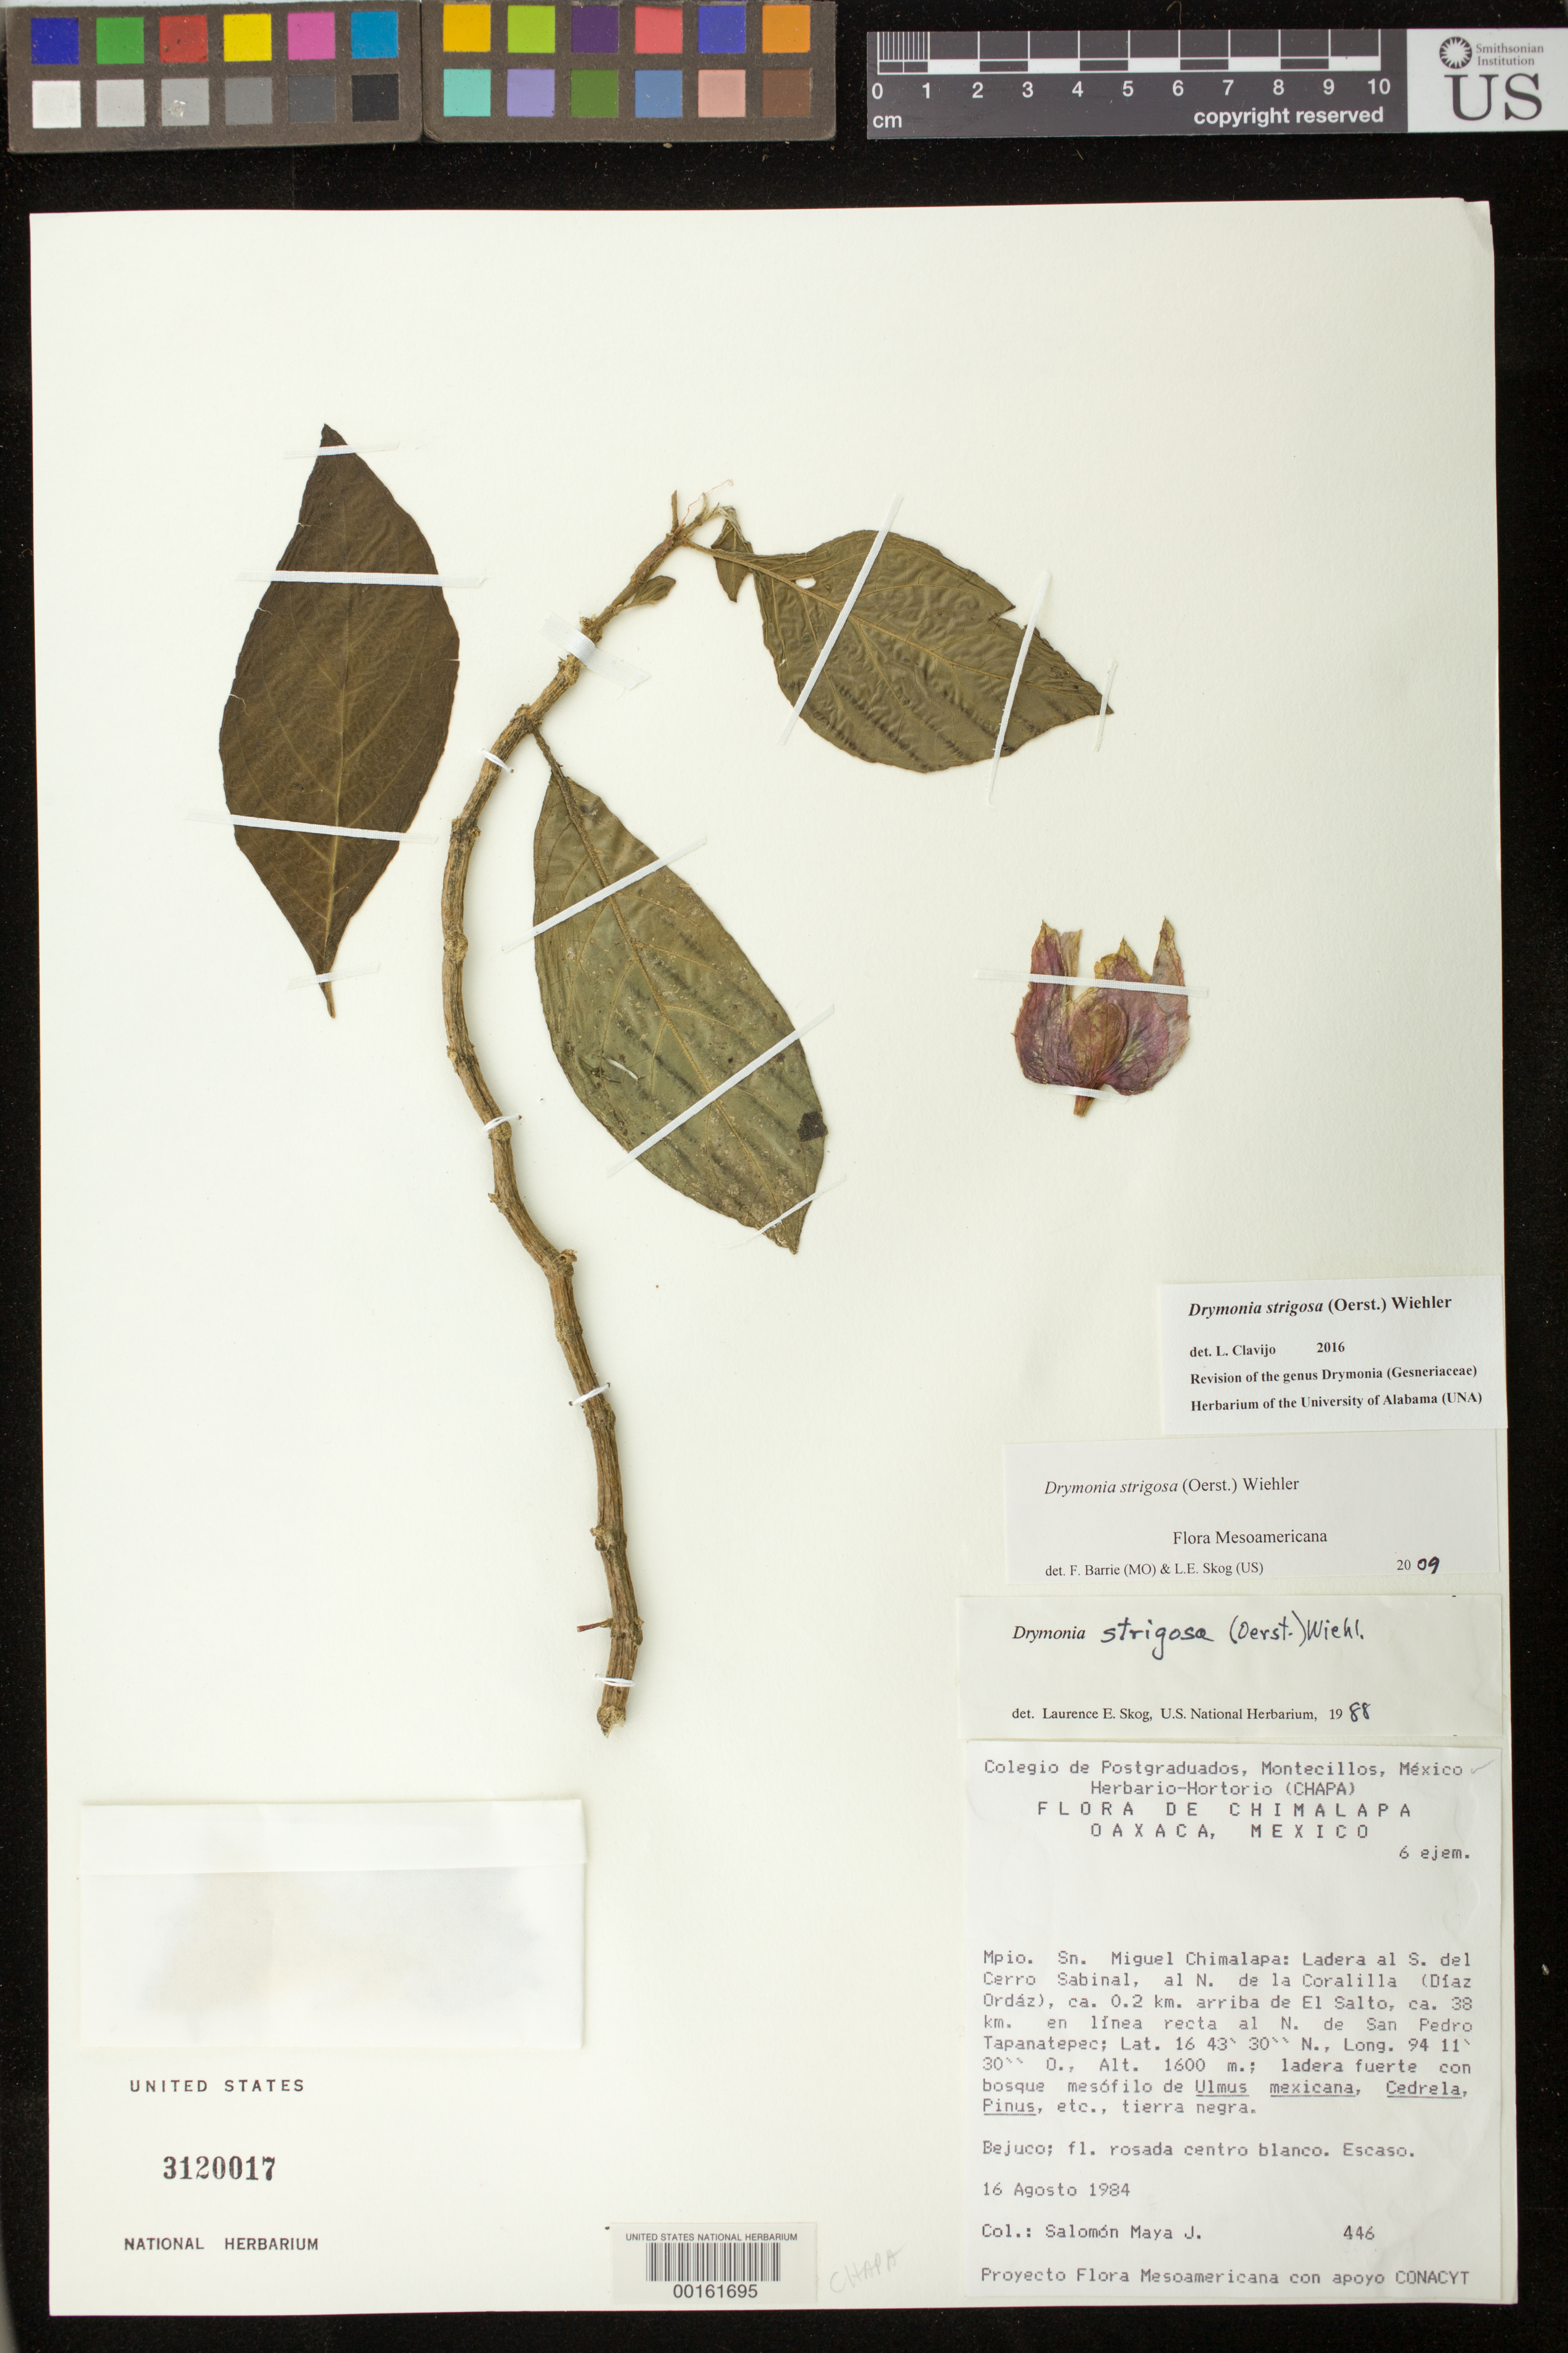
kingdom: Plantae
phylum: Tracheophyta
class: Magnoliopsida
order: Lamiales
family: Gesneriaceae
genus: Drymonia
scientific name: Drymonia strigosa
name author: (Oerst.) Wiehler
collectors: S. Maya J.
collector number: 446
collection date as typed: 16 Aug 1984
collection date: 1984-08-16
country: Mexico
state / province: Oaxaca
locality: Mpio Sn. Miguel Chimalapa, slopes S of Cerro Sabinal, N of Coralilla (Diaz Ordaz), about 0.2 km above El Salto ..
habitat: Median forest of Ulmus mexicana, Cedrela, Pinus, etc ..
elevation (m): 1600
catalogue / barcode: US 3120017